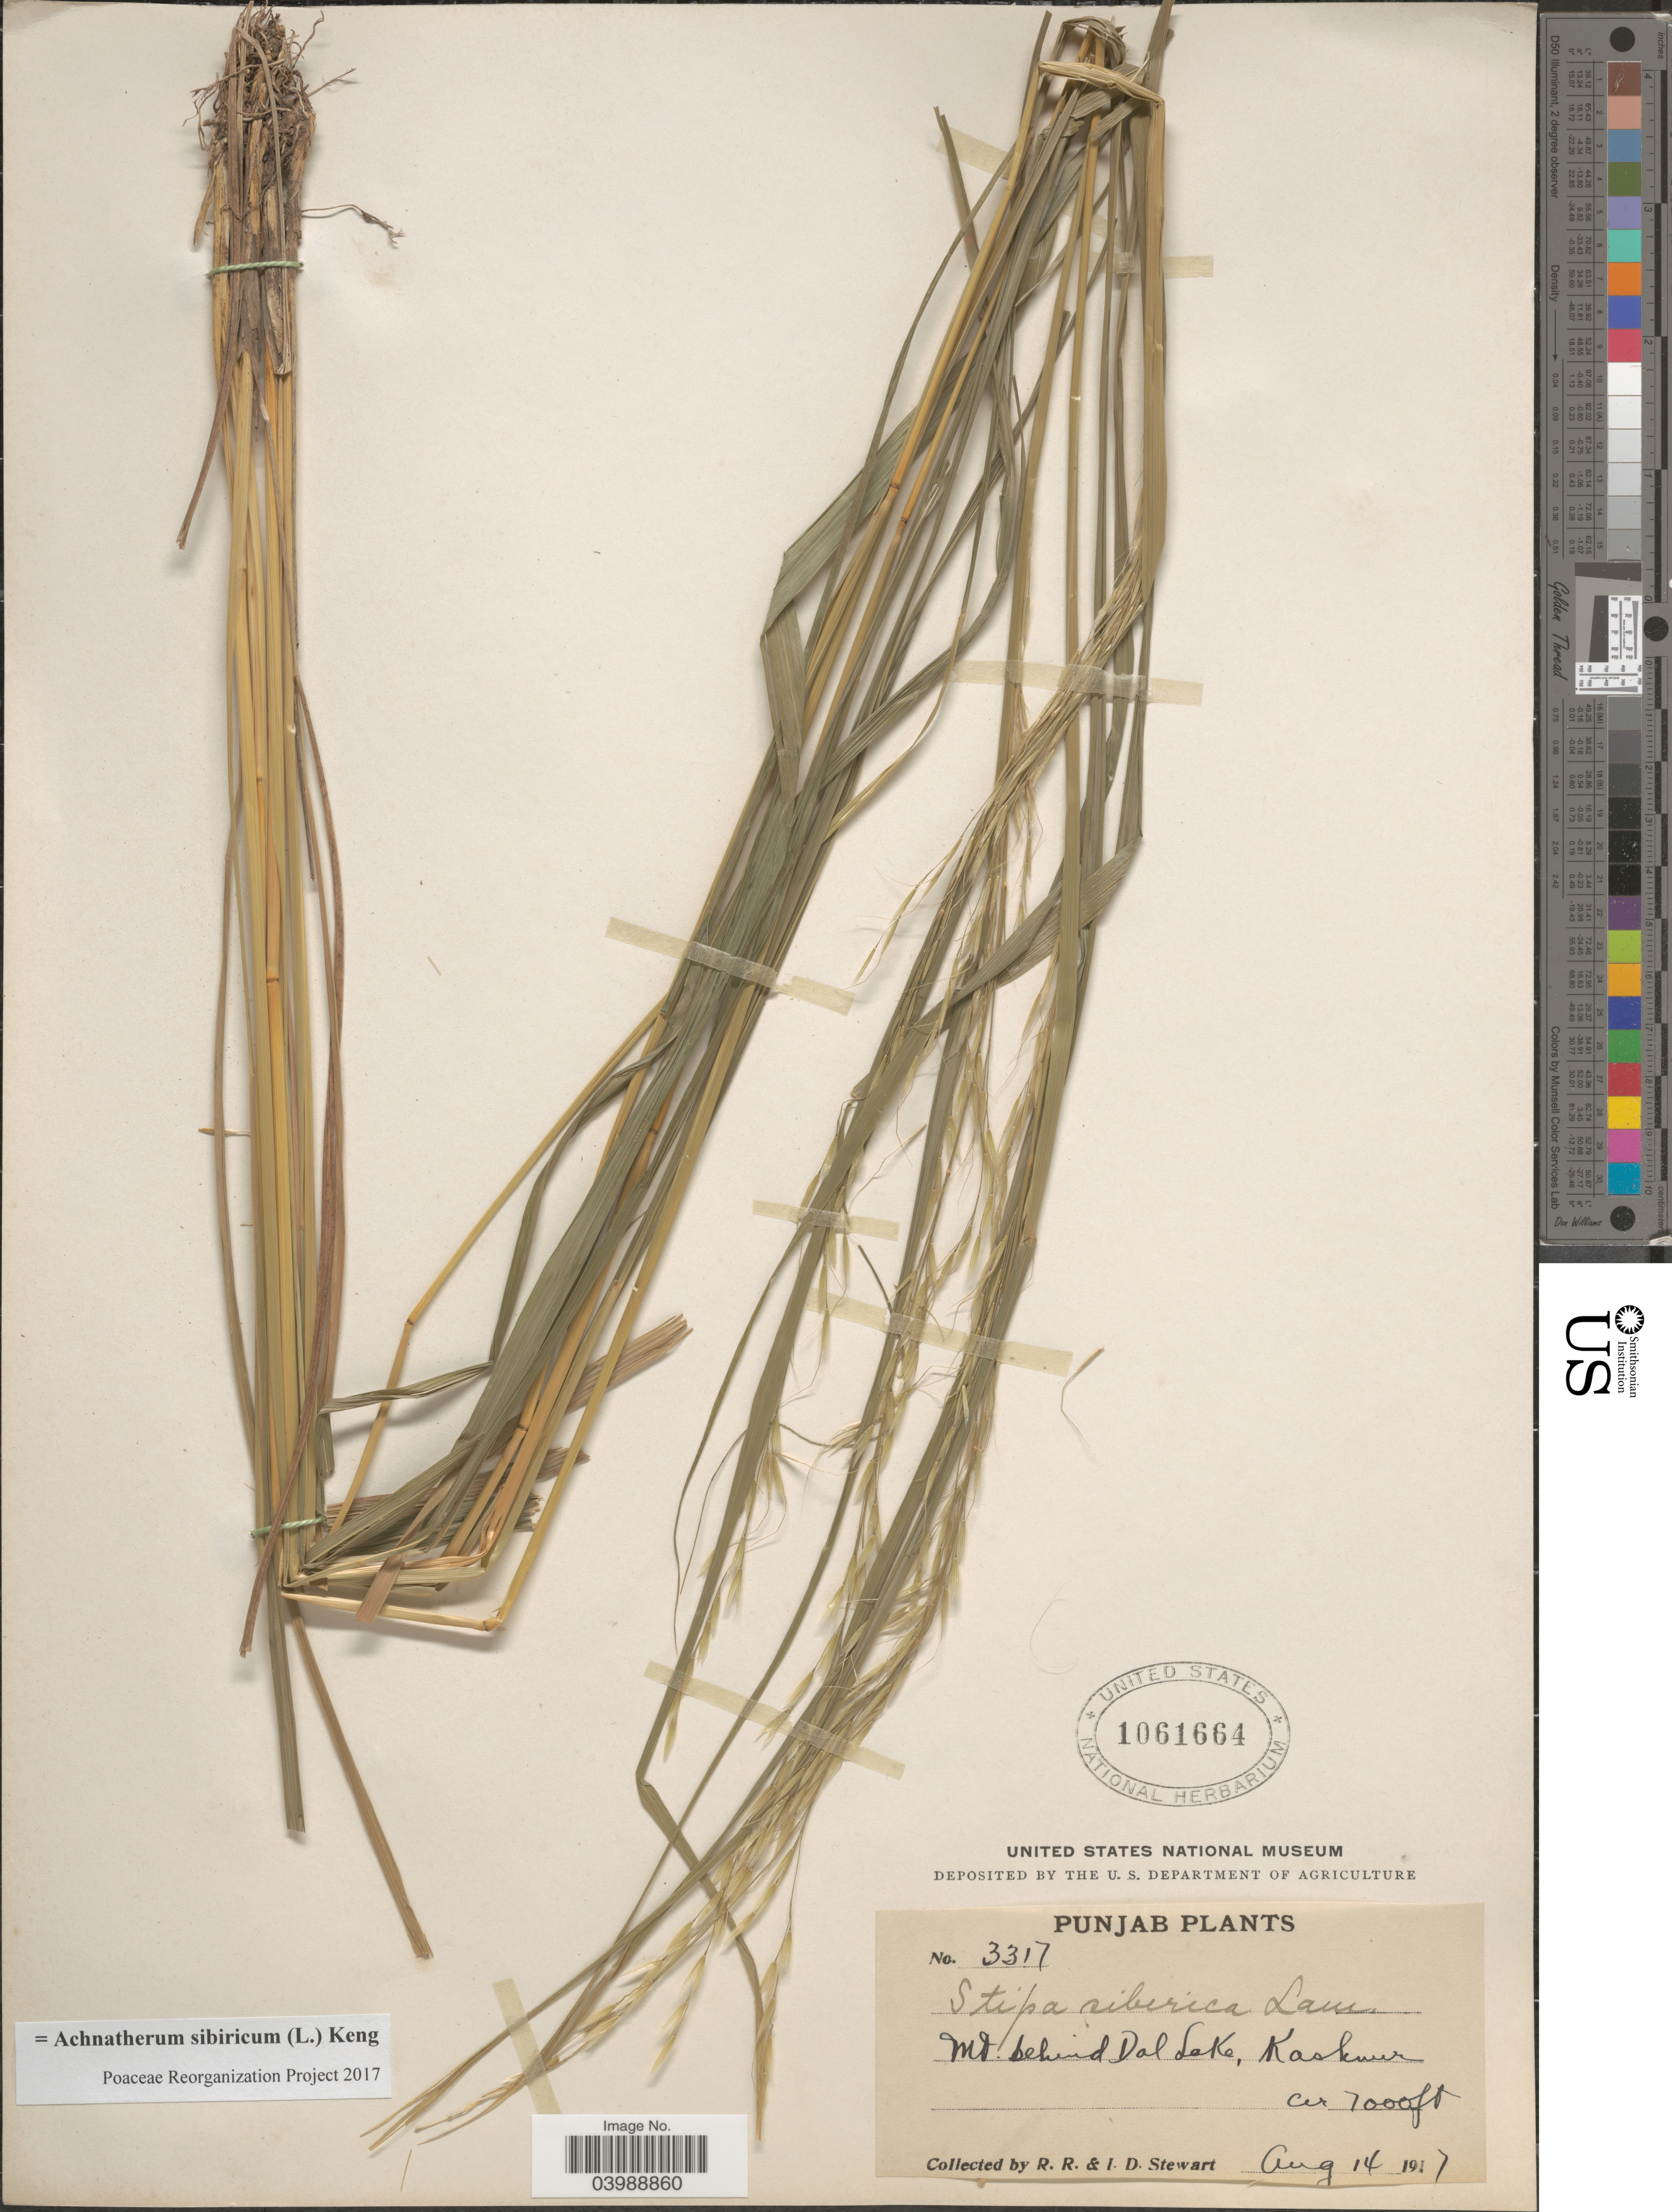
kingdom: Plantae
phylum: Tracheophyta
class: Liliopsida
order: Poales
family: Poaceae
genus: Achnatherum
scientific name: Achnatherum sibiricum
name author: (L.) Keng ex Tzvelev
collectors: R. Stewart & I. Stewart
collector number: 3317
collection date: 1917-08-14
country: India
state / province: Jammu and Kashmir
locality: Punjab. Mt. behind Dal Lake, Kashmir.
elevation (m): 2134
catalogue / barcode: US 1061664